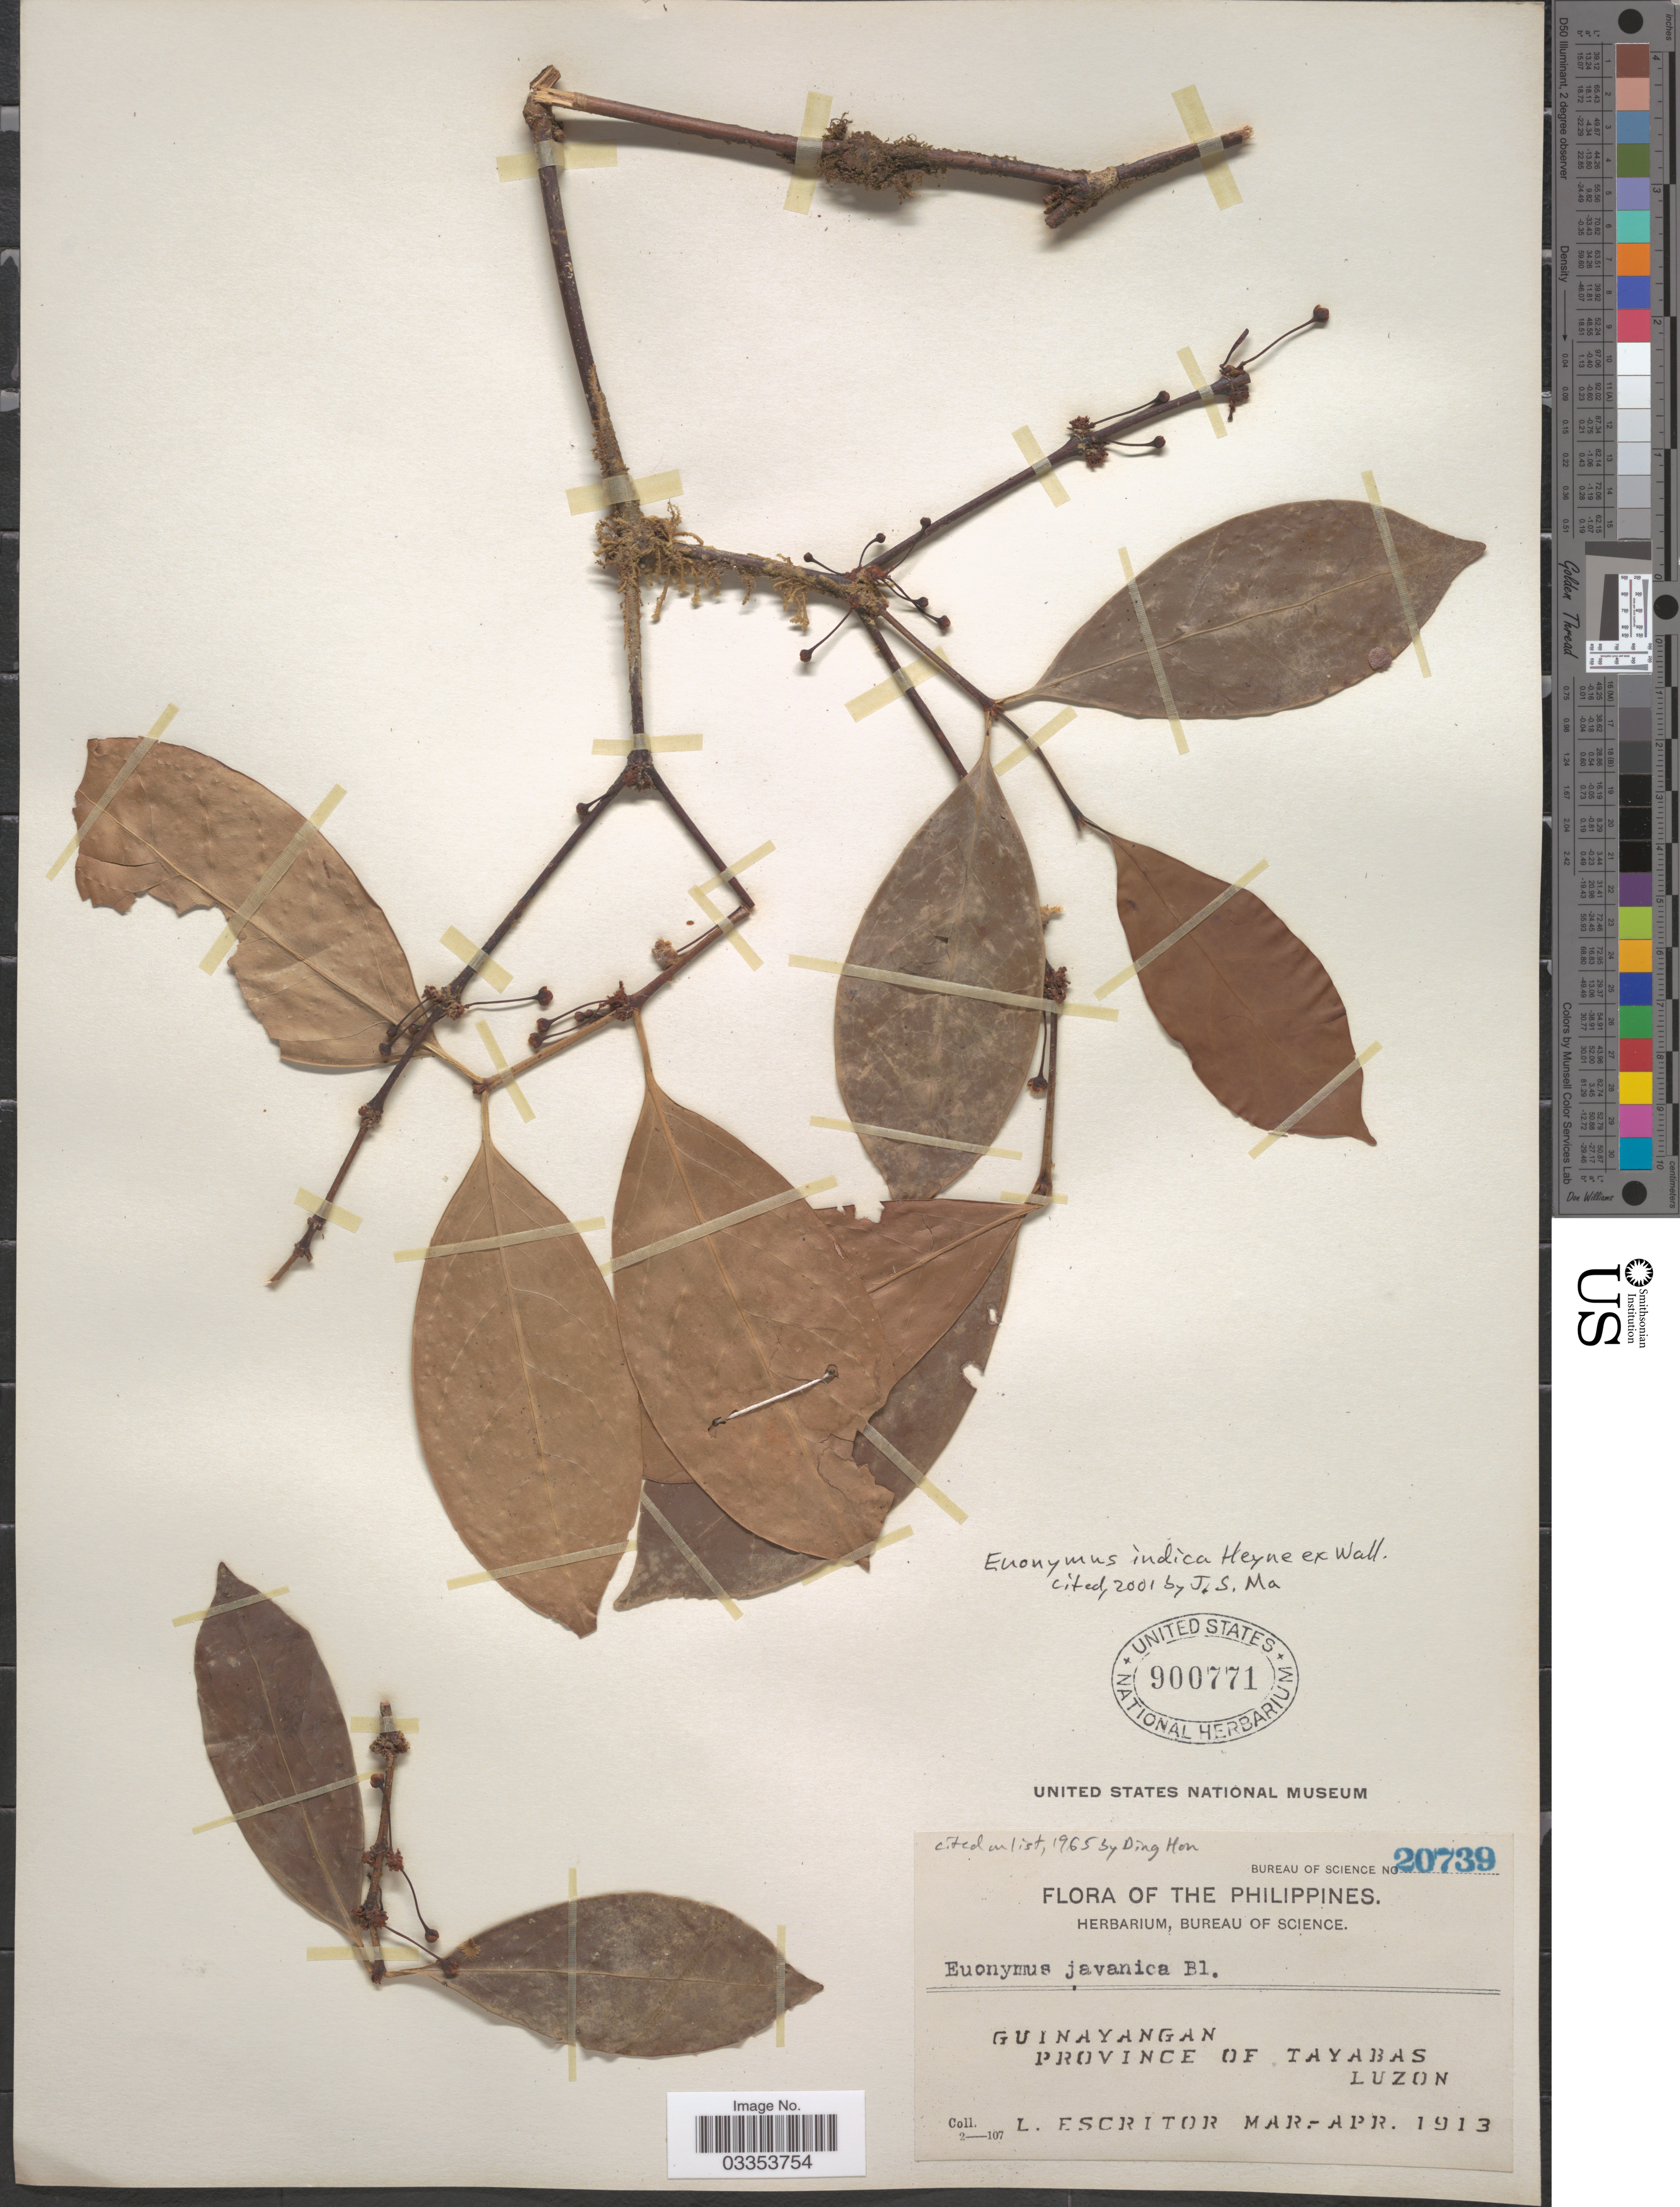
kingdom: Plantae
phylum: Tracheophyta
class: Magnoliopsida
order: Celastrales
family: Celastraceae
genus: Euonymus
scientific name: Euonymus indicus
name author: B. Heyne ex Wall.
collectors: L. Escritor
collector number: Bureau of Science 20739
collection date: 1913-03/1913-04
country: Philippines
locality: Guinayangan, Province of Tayabas, Luzon.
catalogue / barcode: US 900771